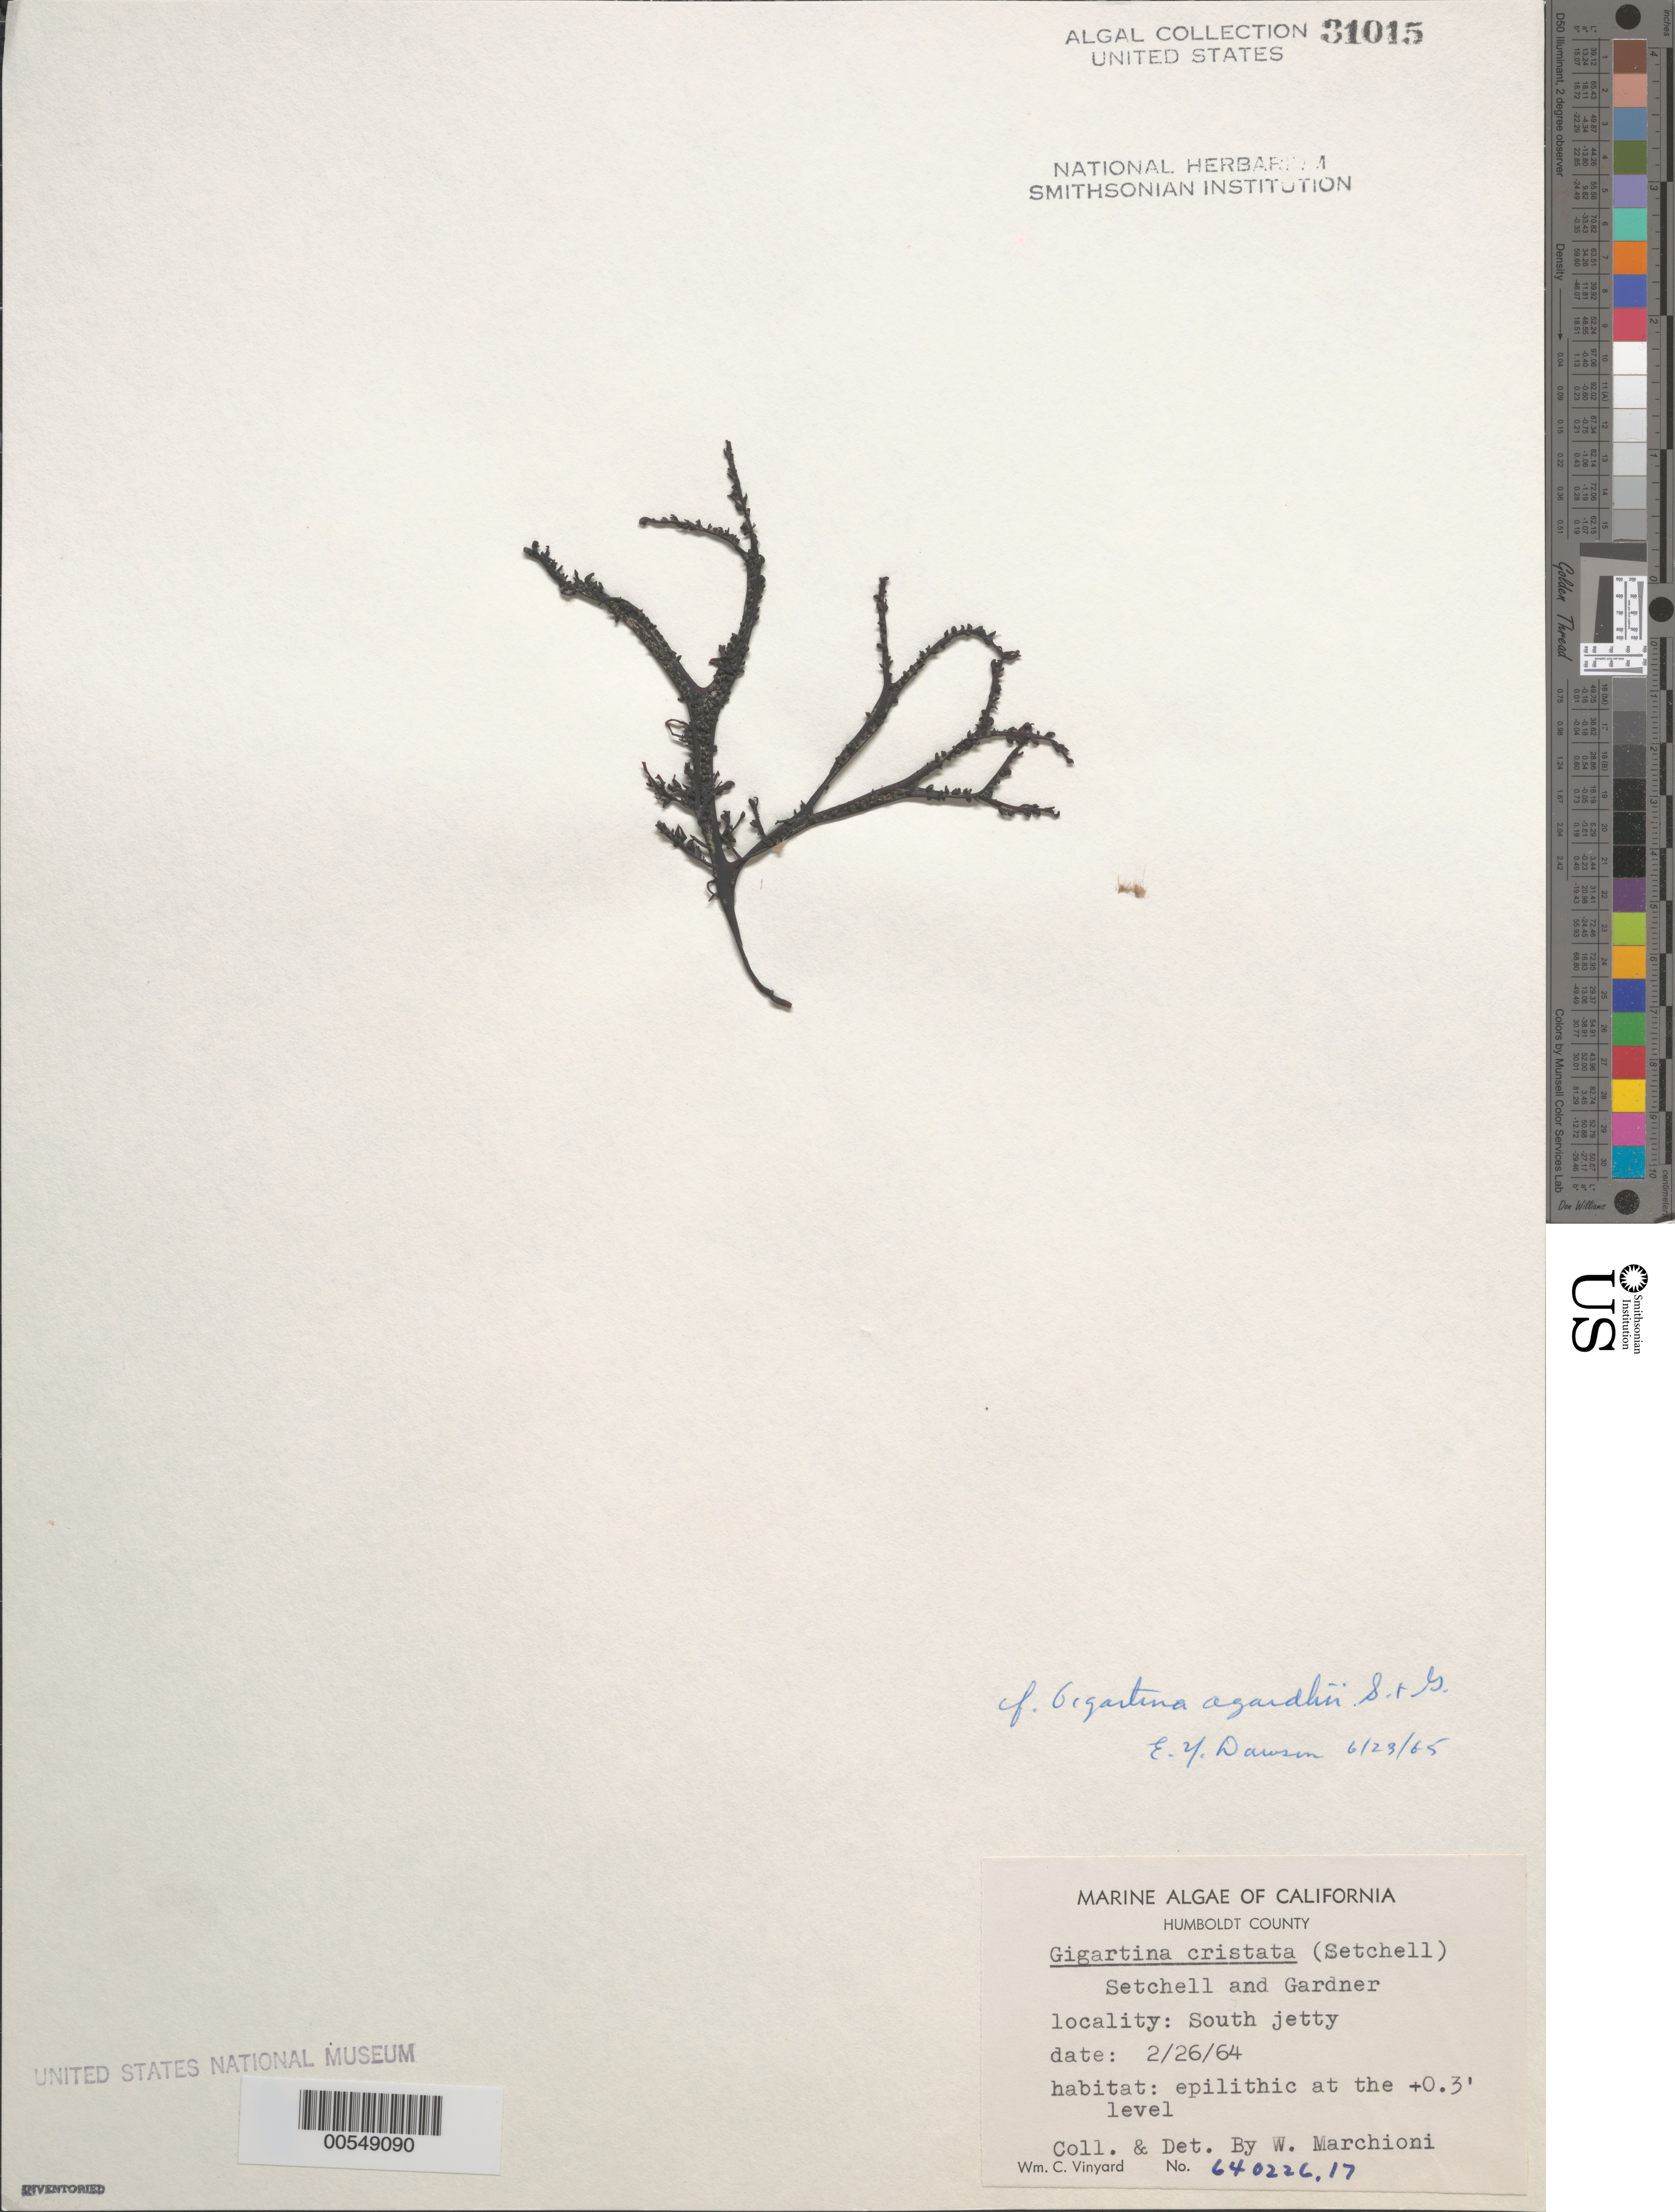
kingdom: Plantae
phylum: Rhodophyta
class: Florideophyceae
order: Gigartinales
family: Phyllophoraceae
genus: Mastocarpus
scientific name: Mastocarpus agardhii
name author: (Setchell & N.L. Gardner) S.C. Lindstrom et al.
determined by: Algae name updating Project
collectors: W. Marchioni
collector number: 640226.17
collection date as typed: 26 Feb 1964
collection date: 1964-02-26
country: United States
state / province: California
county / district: Humboldt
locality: Humboldt Bay, South Jetty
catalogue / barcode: US 31015